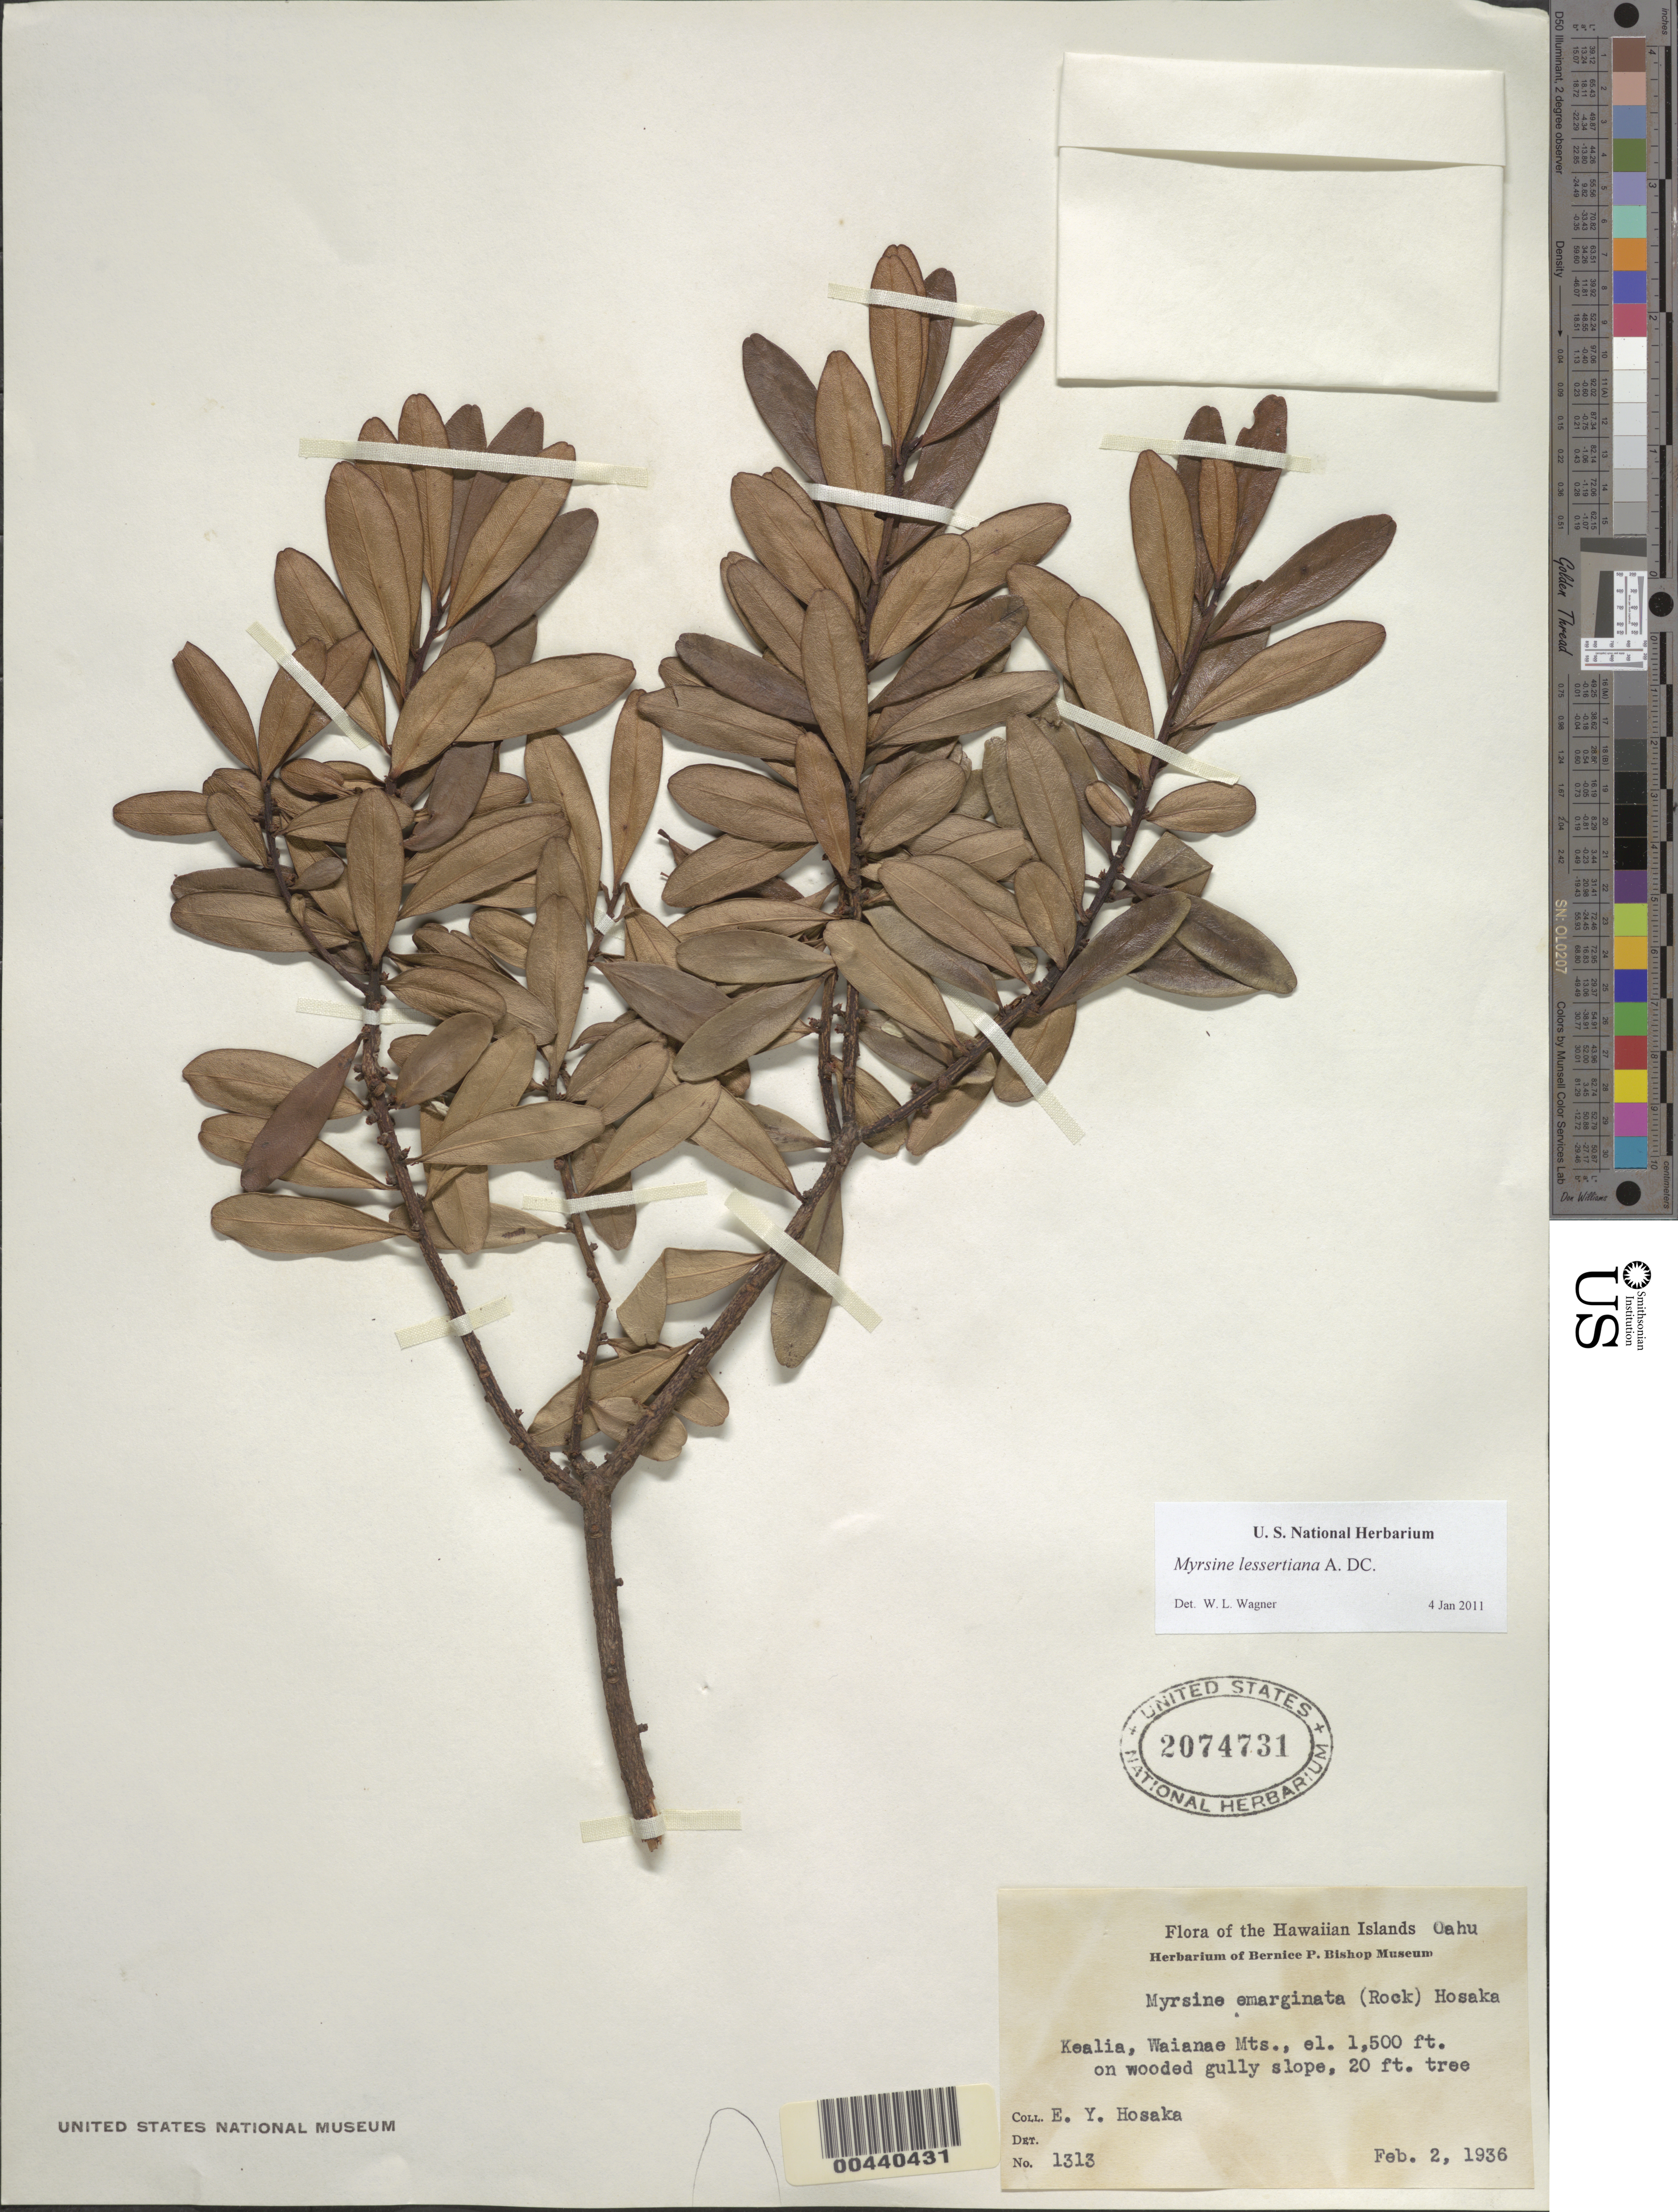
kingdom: Plantae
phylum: Tracheophyta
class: Magnoliopsida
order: Ericales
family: Primulaceae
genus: Myrsine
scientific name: Myrsine lessertiana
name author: A. DC.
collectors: E. Y. Hosaka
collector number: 1313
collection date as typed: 2 Feb 1936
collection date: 1936-02-02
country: United States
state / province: Hawaii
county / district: Honolulu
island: Oahu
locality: Kealia, Waianae Mts., on gully slope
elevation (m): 457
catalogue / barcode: US 2074731